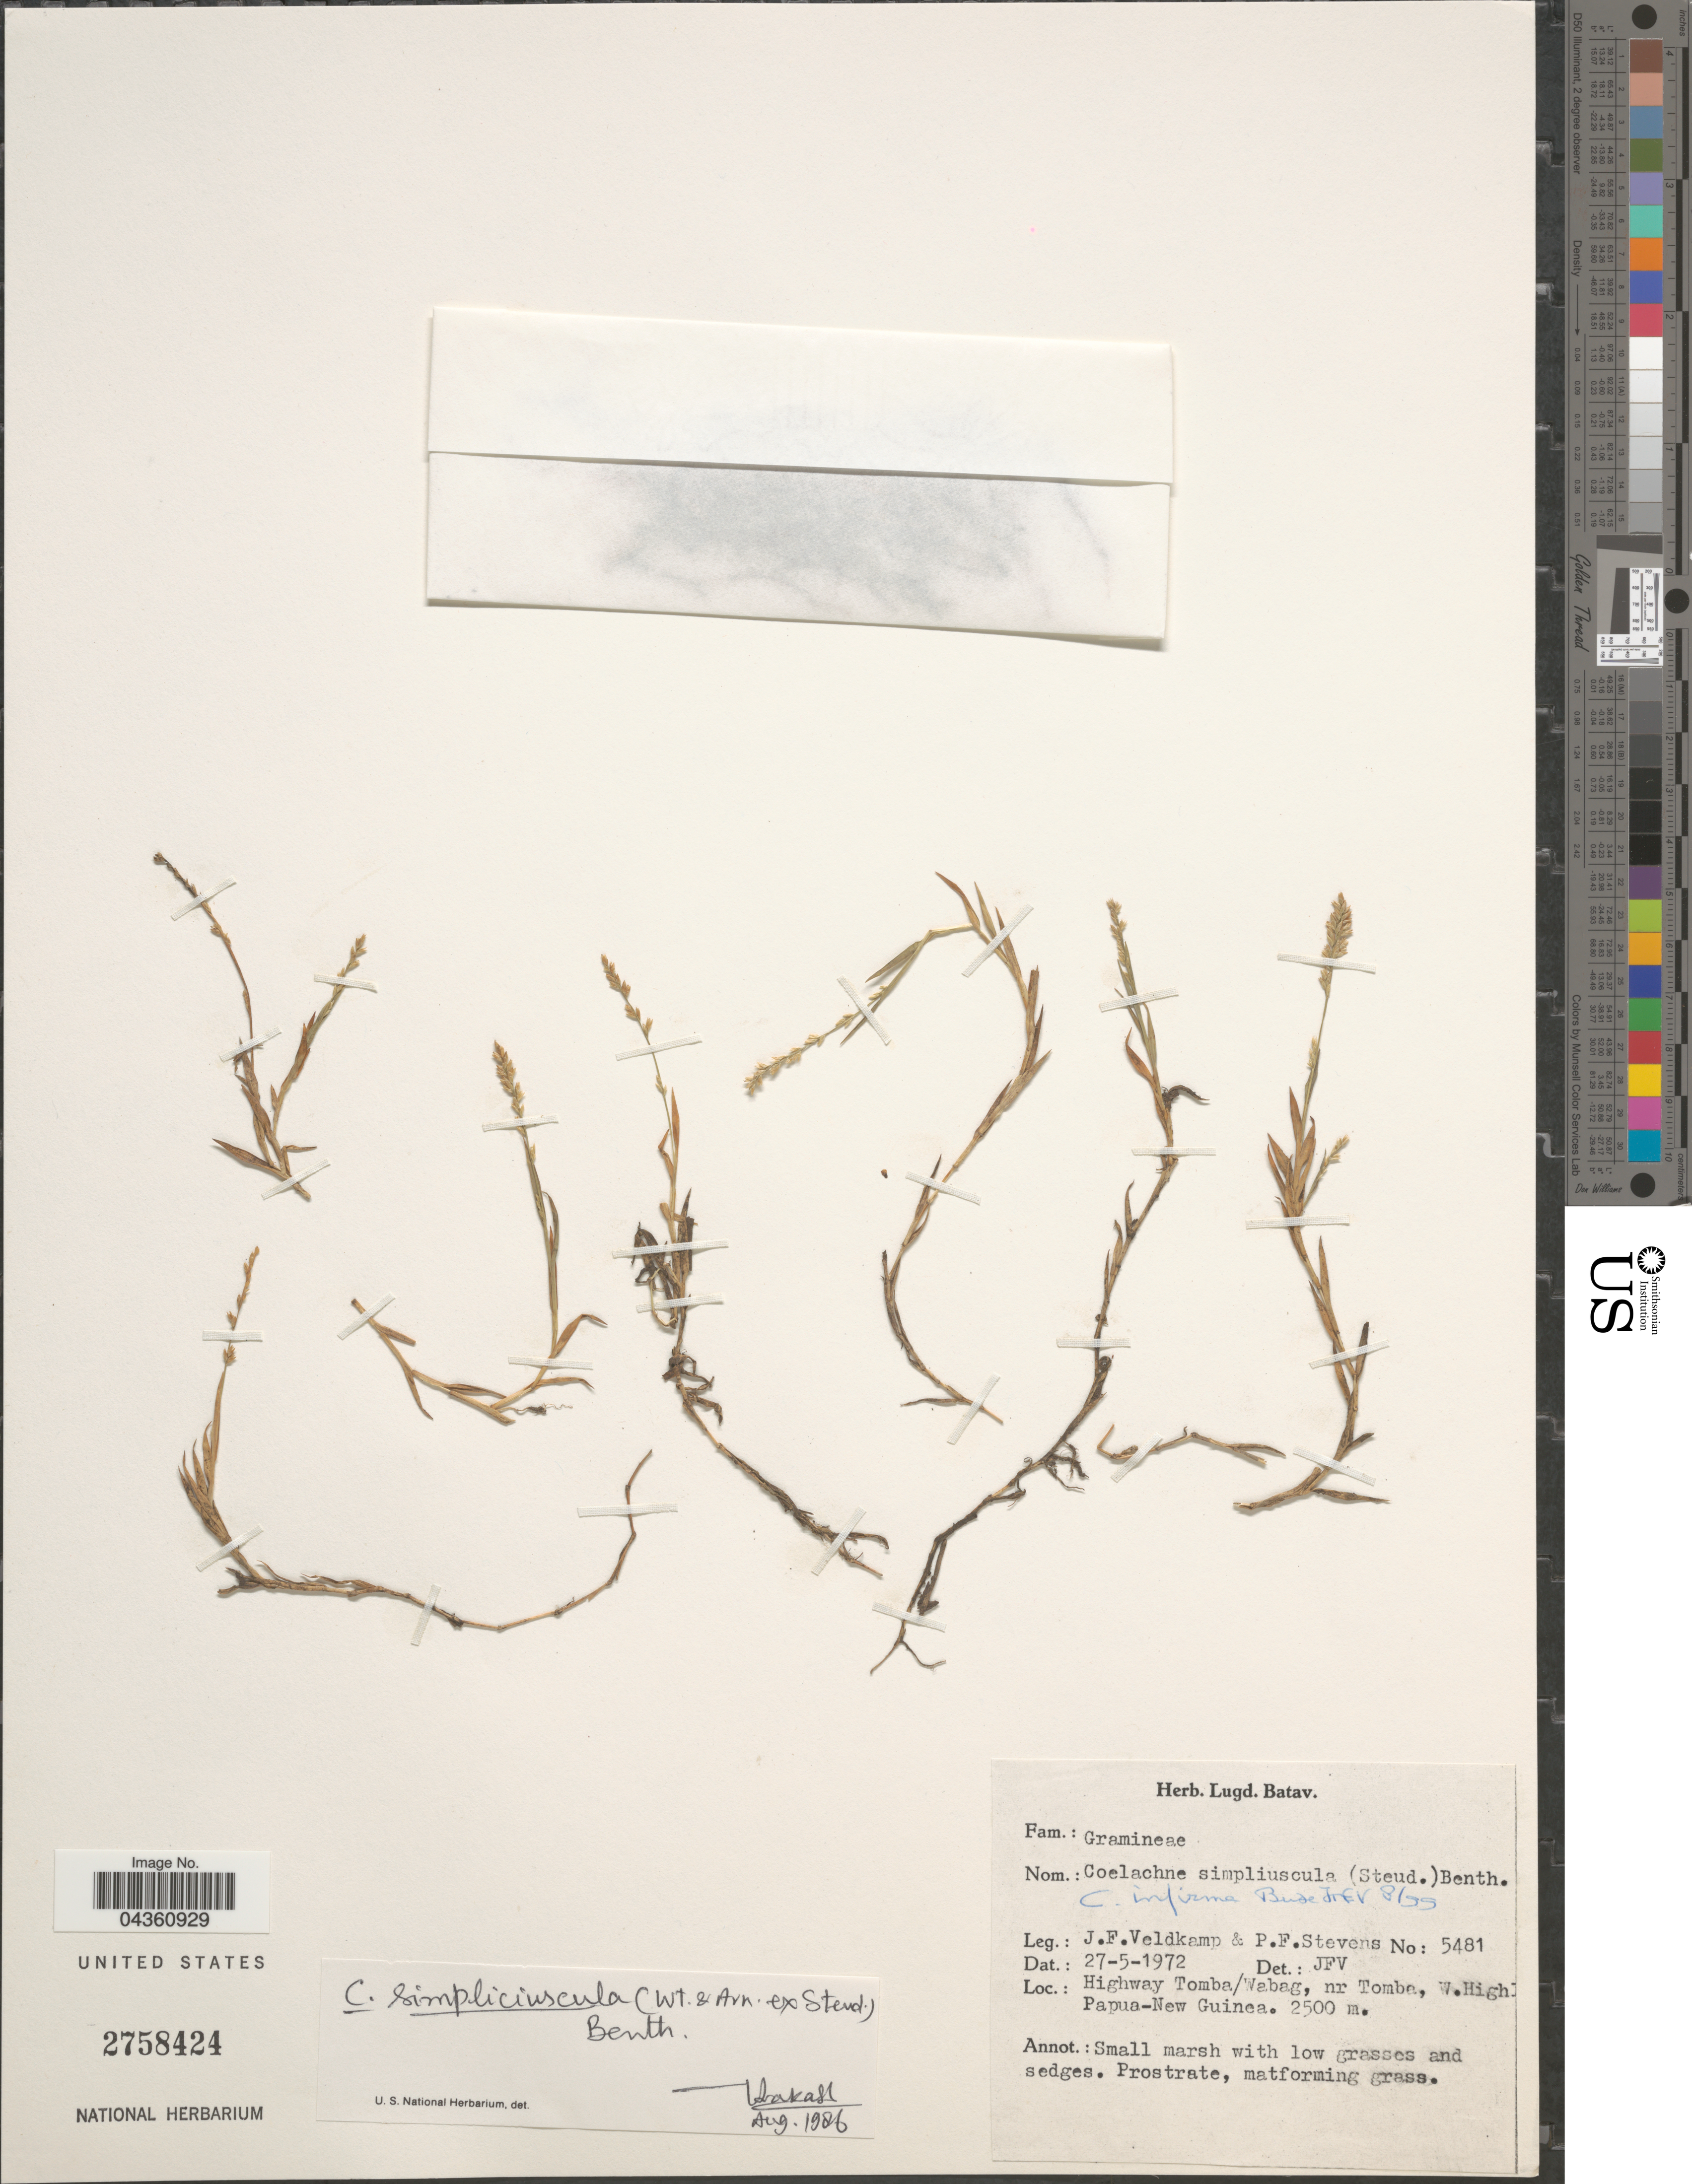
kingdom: Plantae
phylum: Tracheophyta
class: Liliopsida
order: Poales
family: Poaceae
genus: Coelachne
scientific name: Coelachne infirma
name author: Büse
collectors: J. F. Veldkamp & P. F. Stevens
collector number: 5481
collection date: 1972-05-27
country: Papua New Guinea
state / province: Western Highlands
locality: Highway Tomba/Wabag, nr Tombe.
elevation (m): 2500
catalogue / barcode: US 2758424